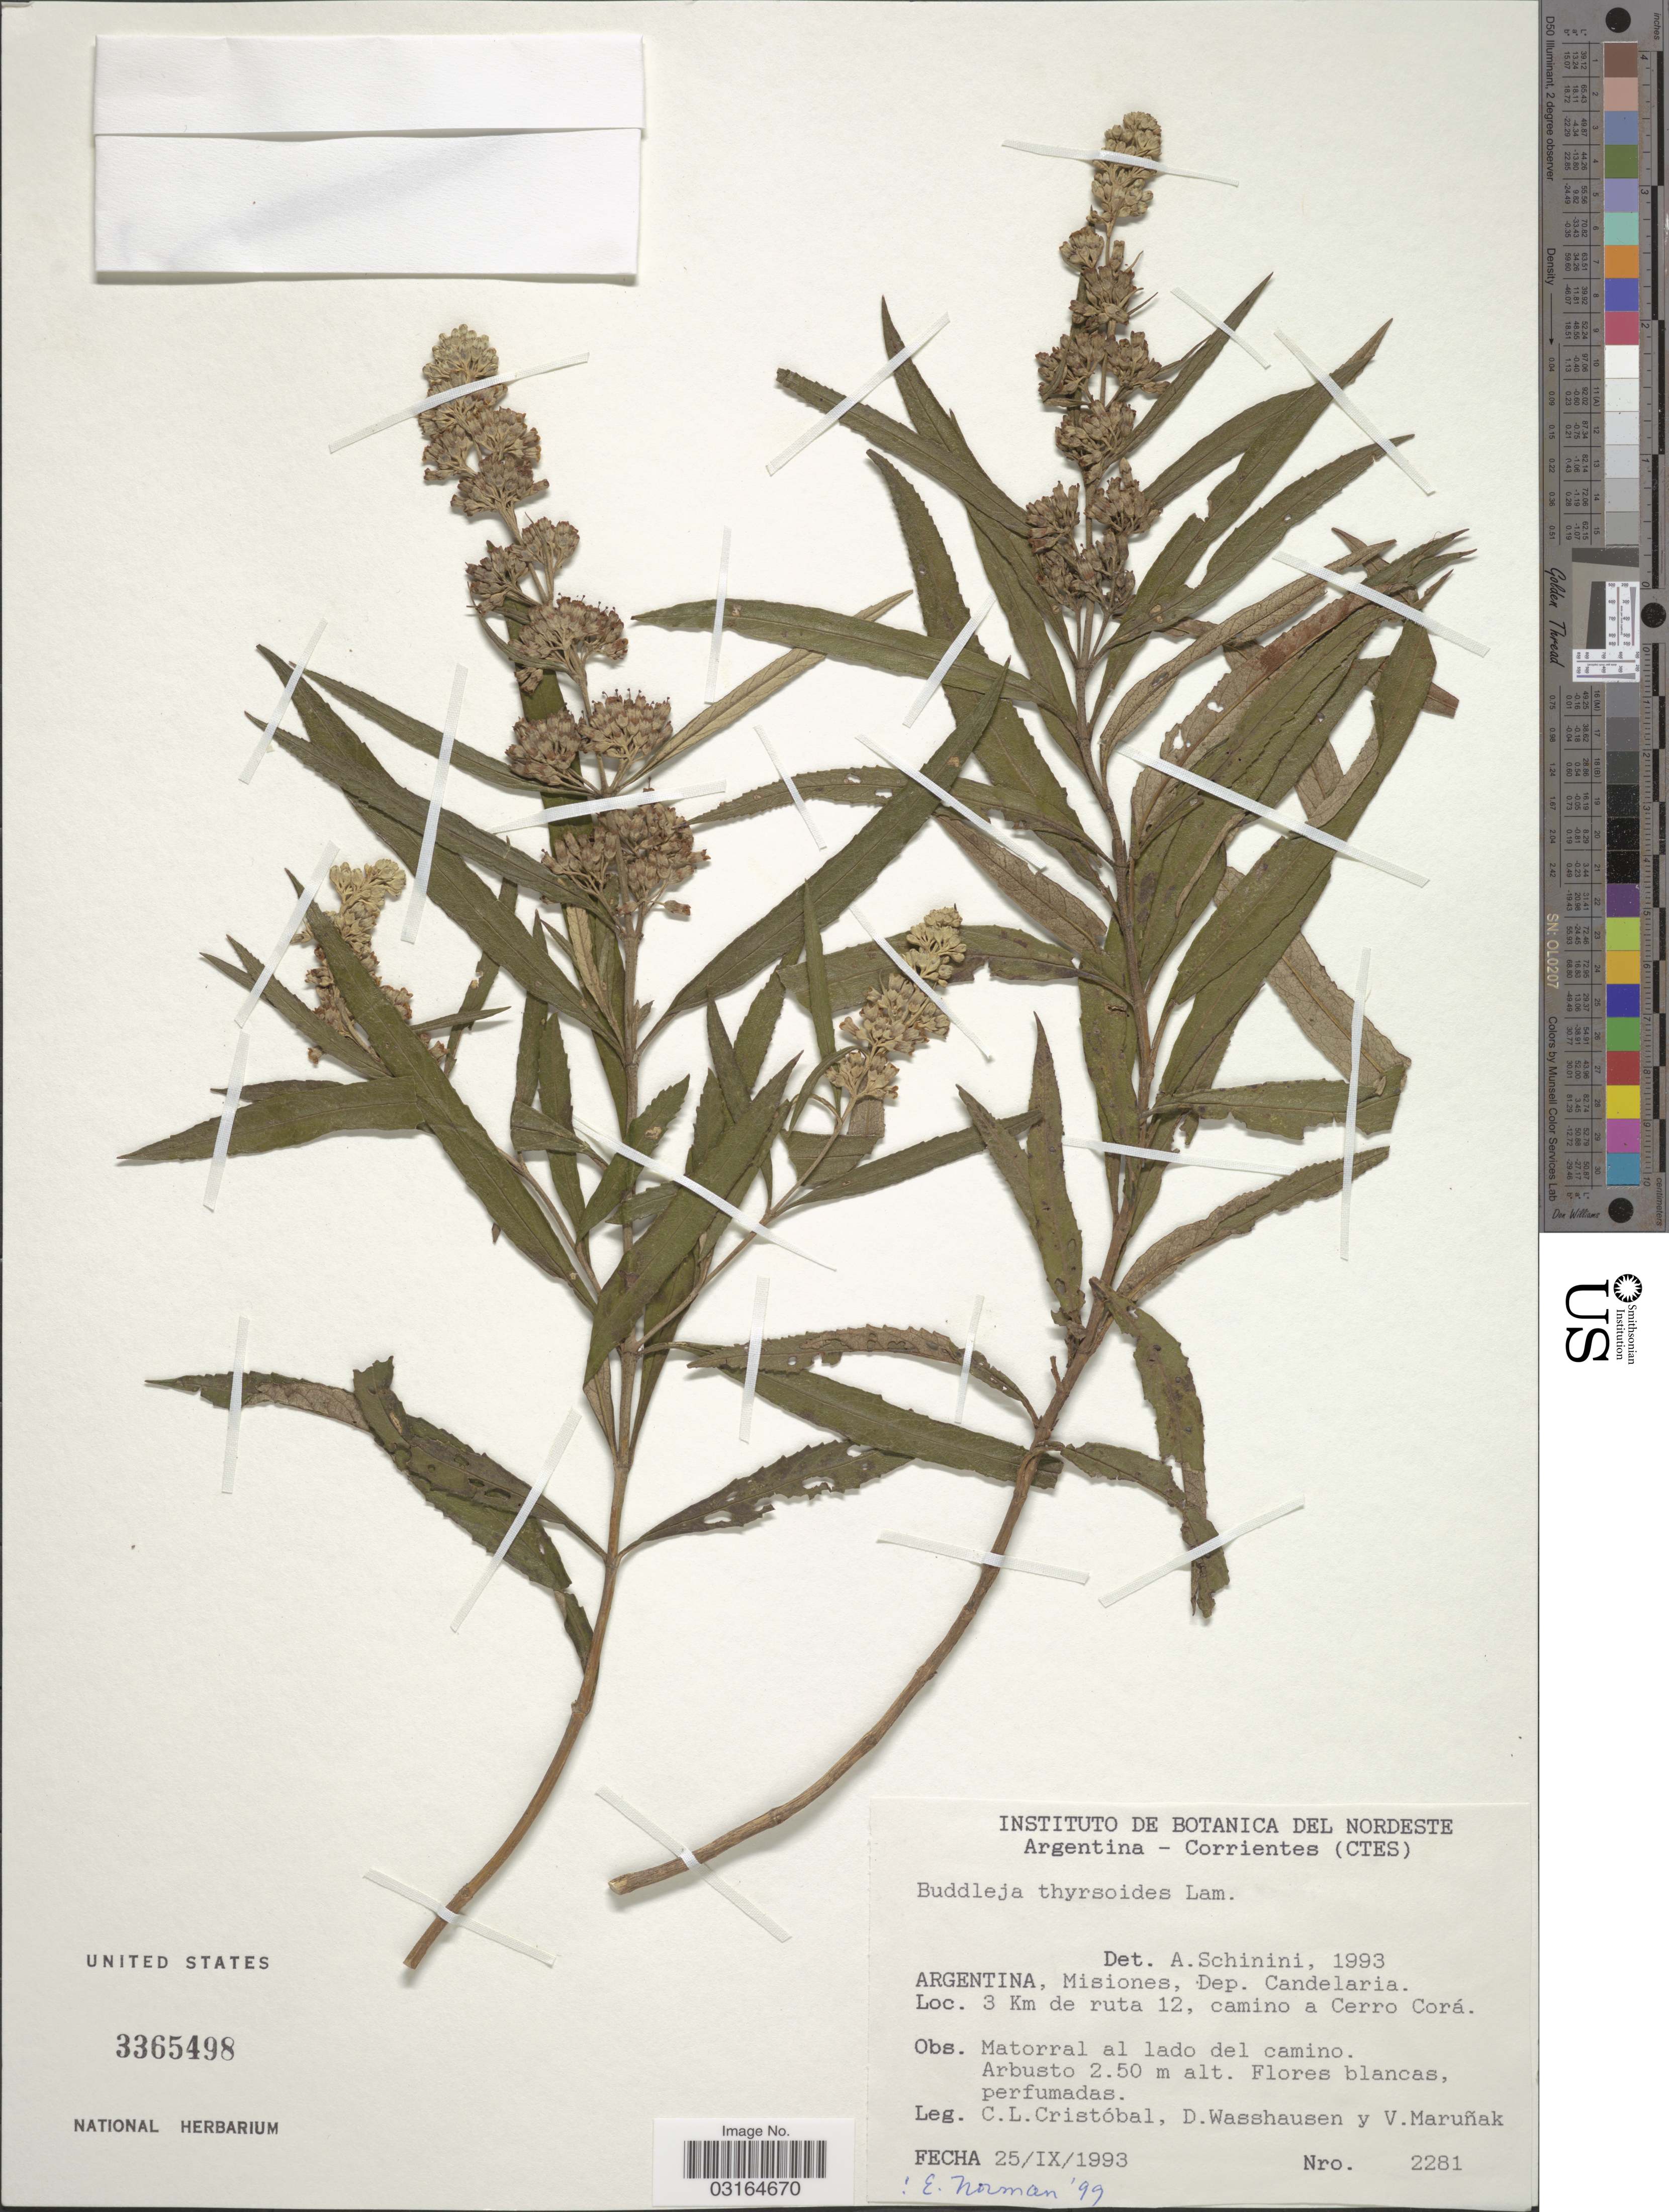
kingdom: Plantae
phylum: Tracheophyta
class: Magnoliopsida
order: Lamiales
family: Scrophulariaceae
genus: Buddleja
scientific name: Buddleja thyrsoides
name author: Lam.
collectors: C. L. Cristóbal, D. C. Wasshausen & V. Maruñak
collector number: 2281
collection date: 1993-09-25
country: Argentina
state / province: Misiones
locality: Dep. Candelaria. 3 Km de ruta 12, camino a Cerro Corá.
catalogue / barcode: US 3365498